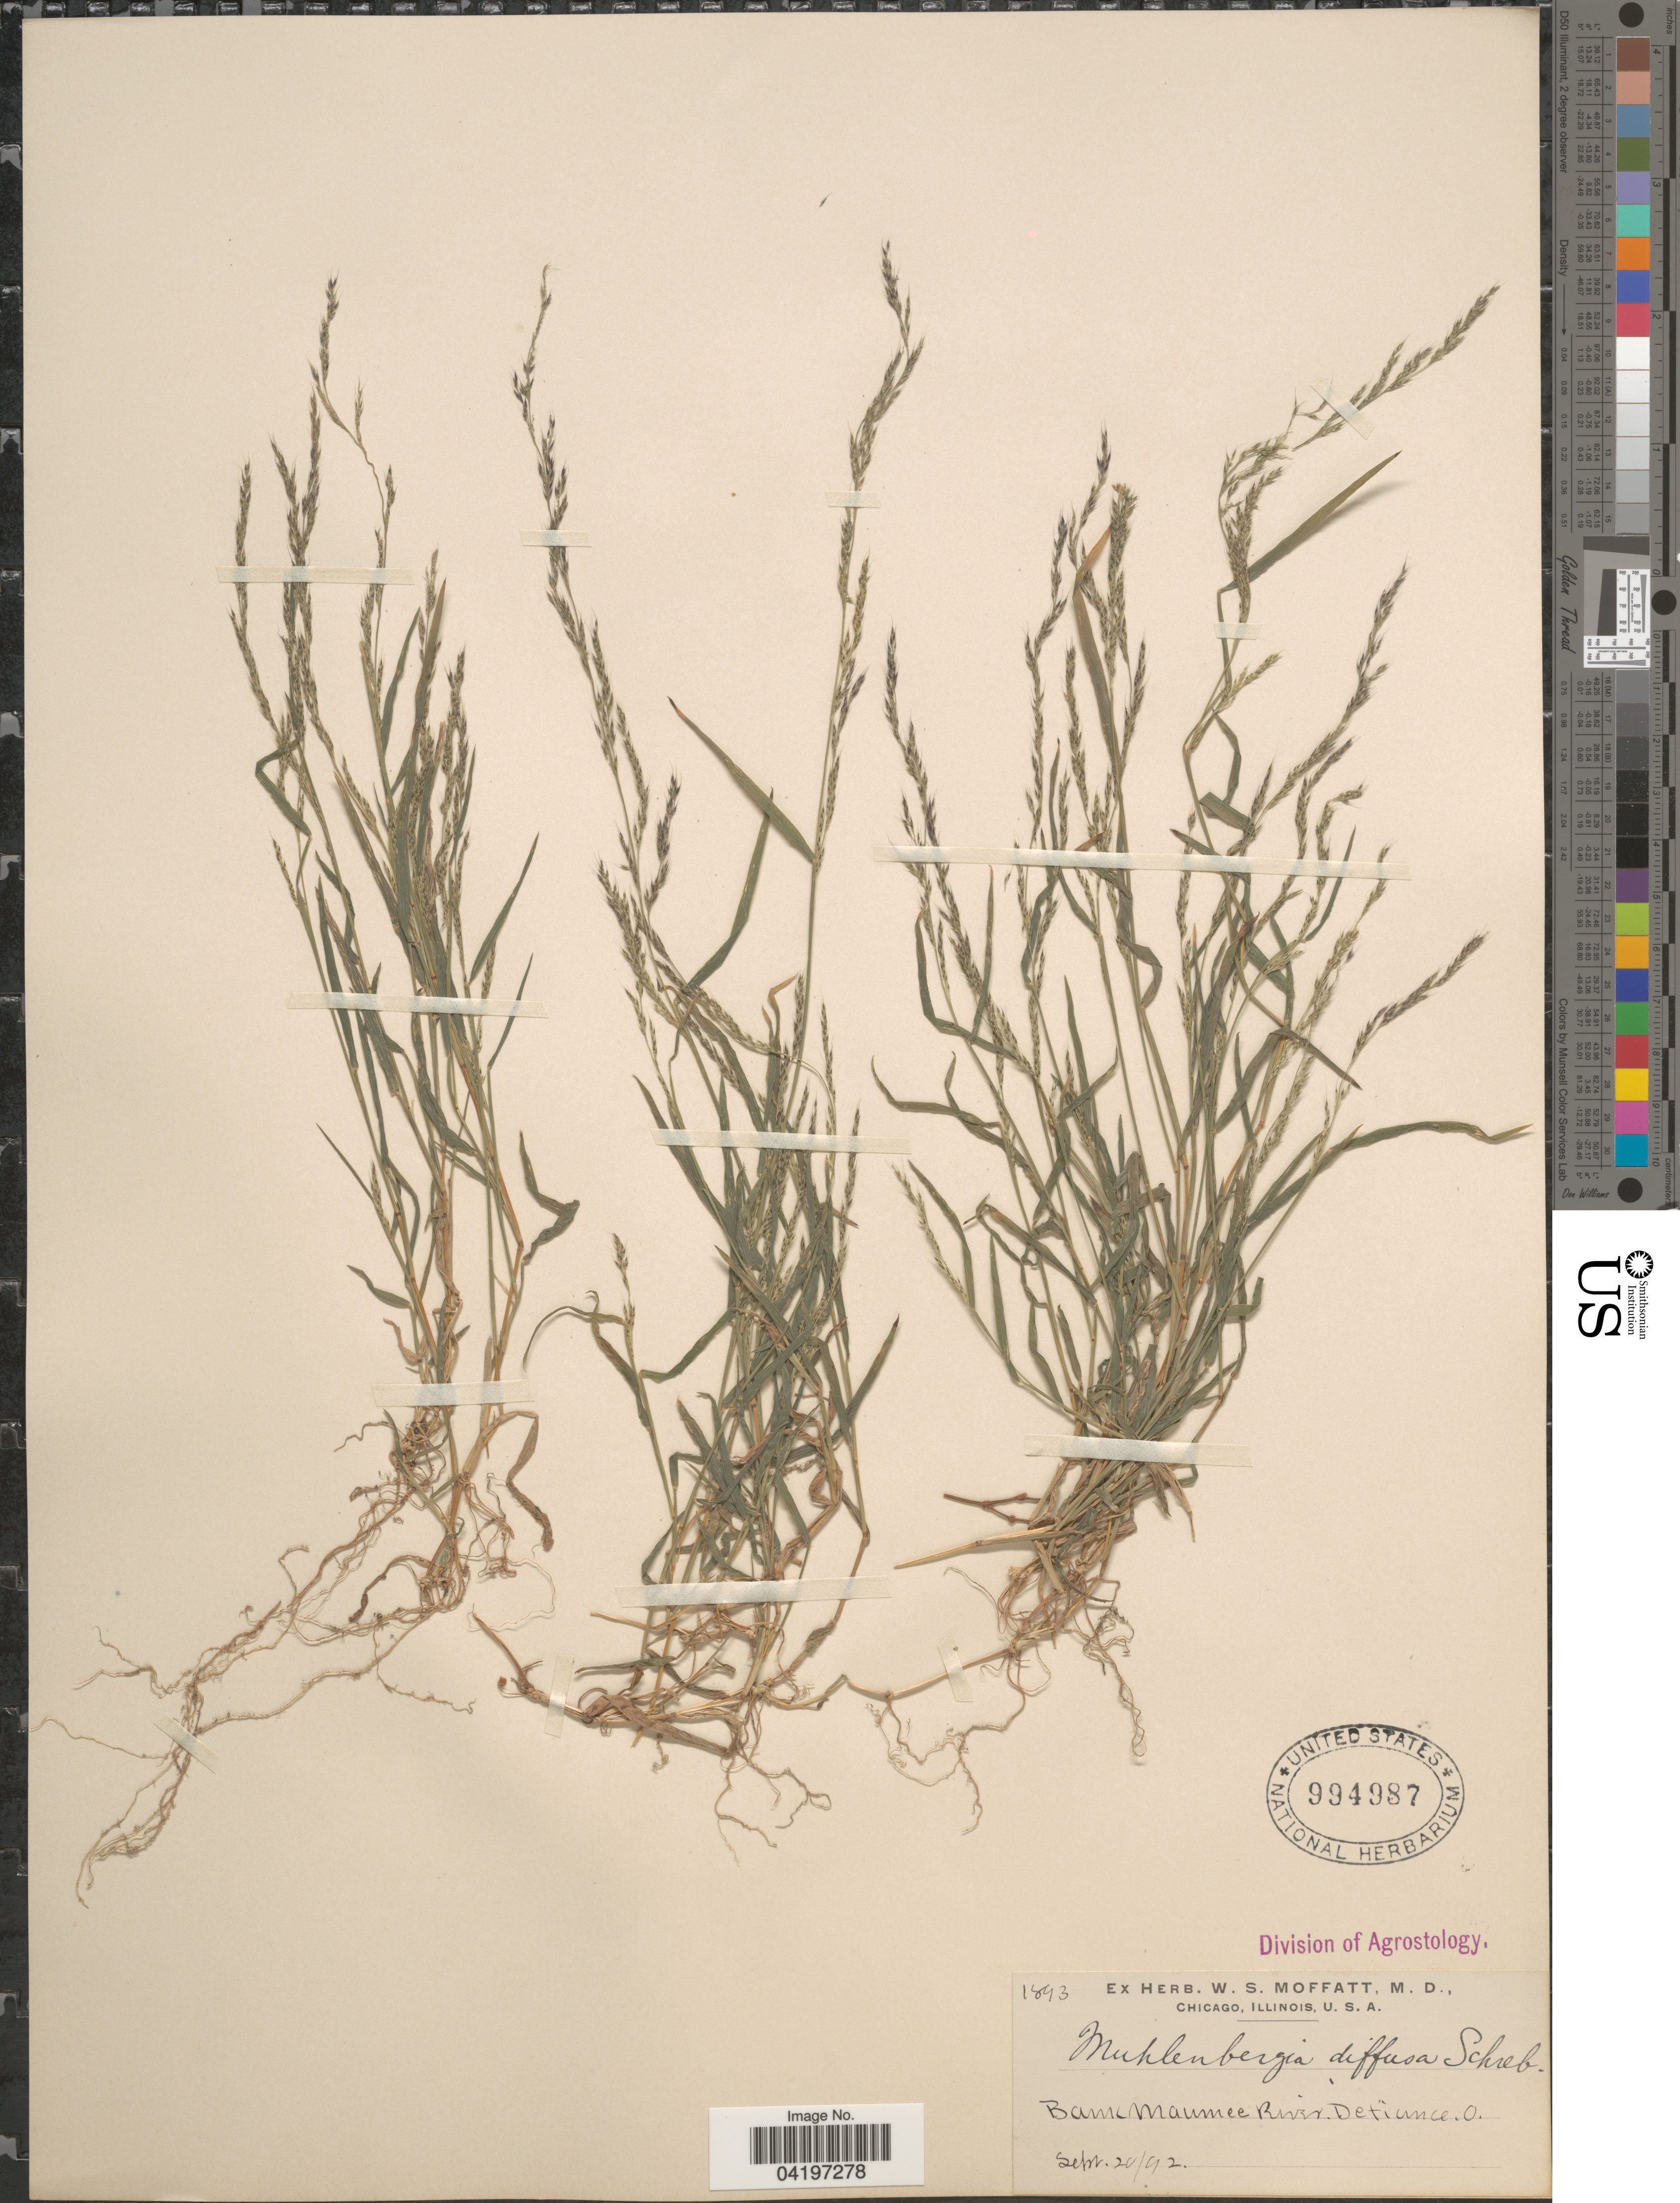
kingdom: Plantae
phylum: Tracheophyta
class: Liliopsida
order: Poales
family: Poaceae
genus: Muhlenbergia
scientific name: Muhlenbergia schreberi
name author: J.F. Gmel.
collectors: ex herb. W. S. Moffatt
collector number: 1893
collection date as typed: Transcribed d/m/y: 20/9/92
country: United States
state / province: Ohio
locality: Bank Maumee River. Defiance.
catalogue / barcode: US 994987